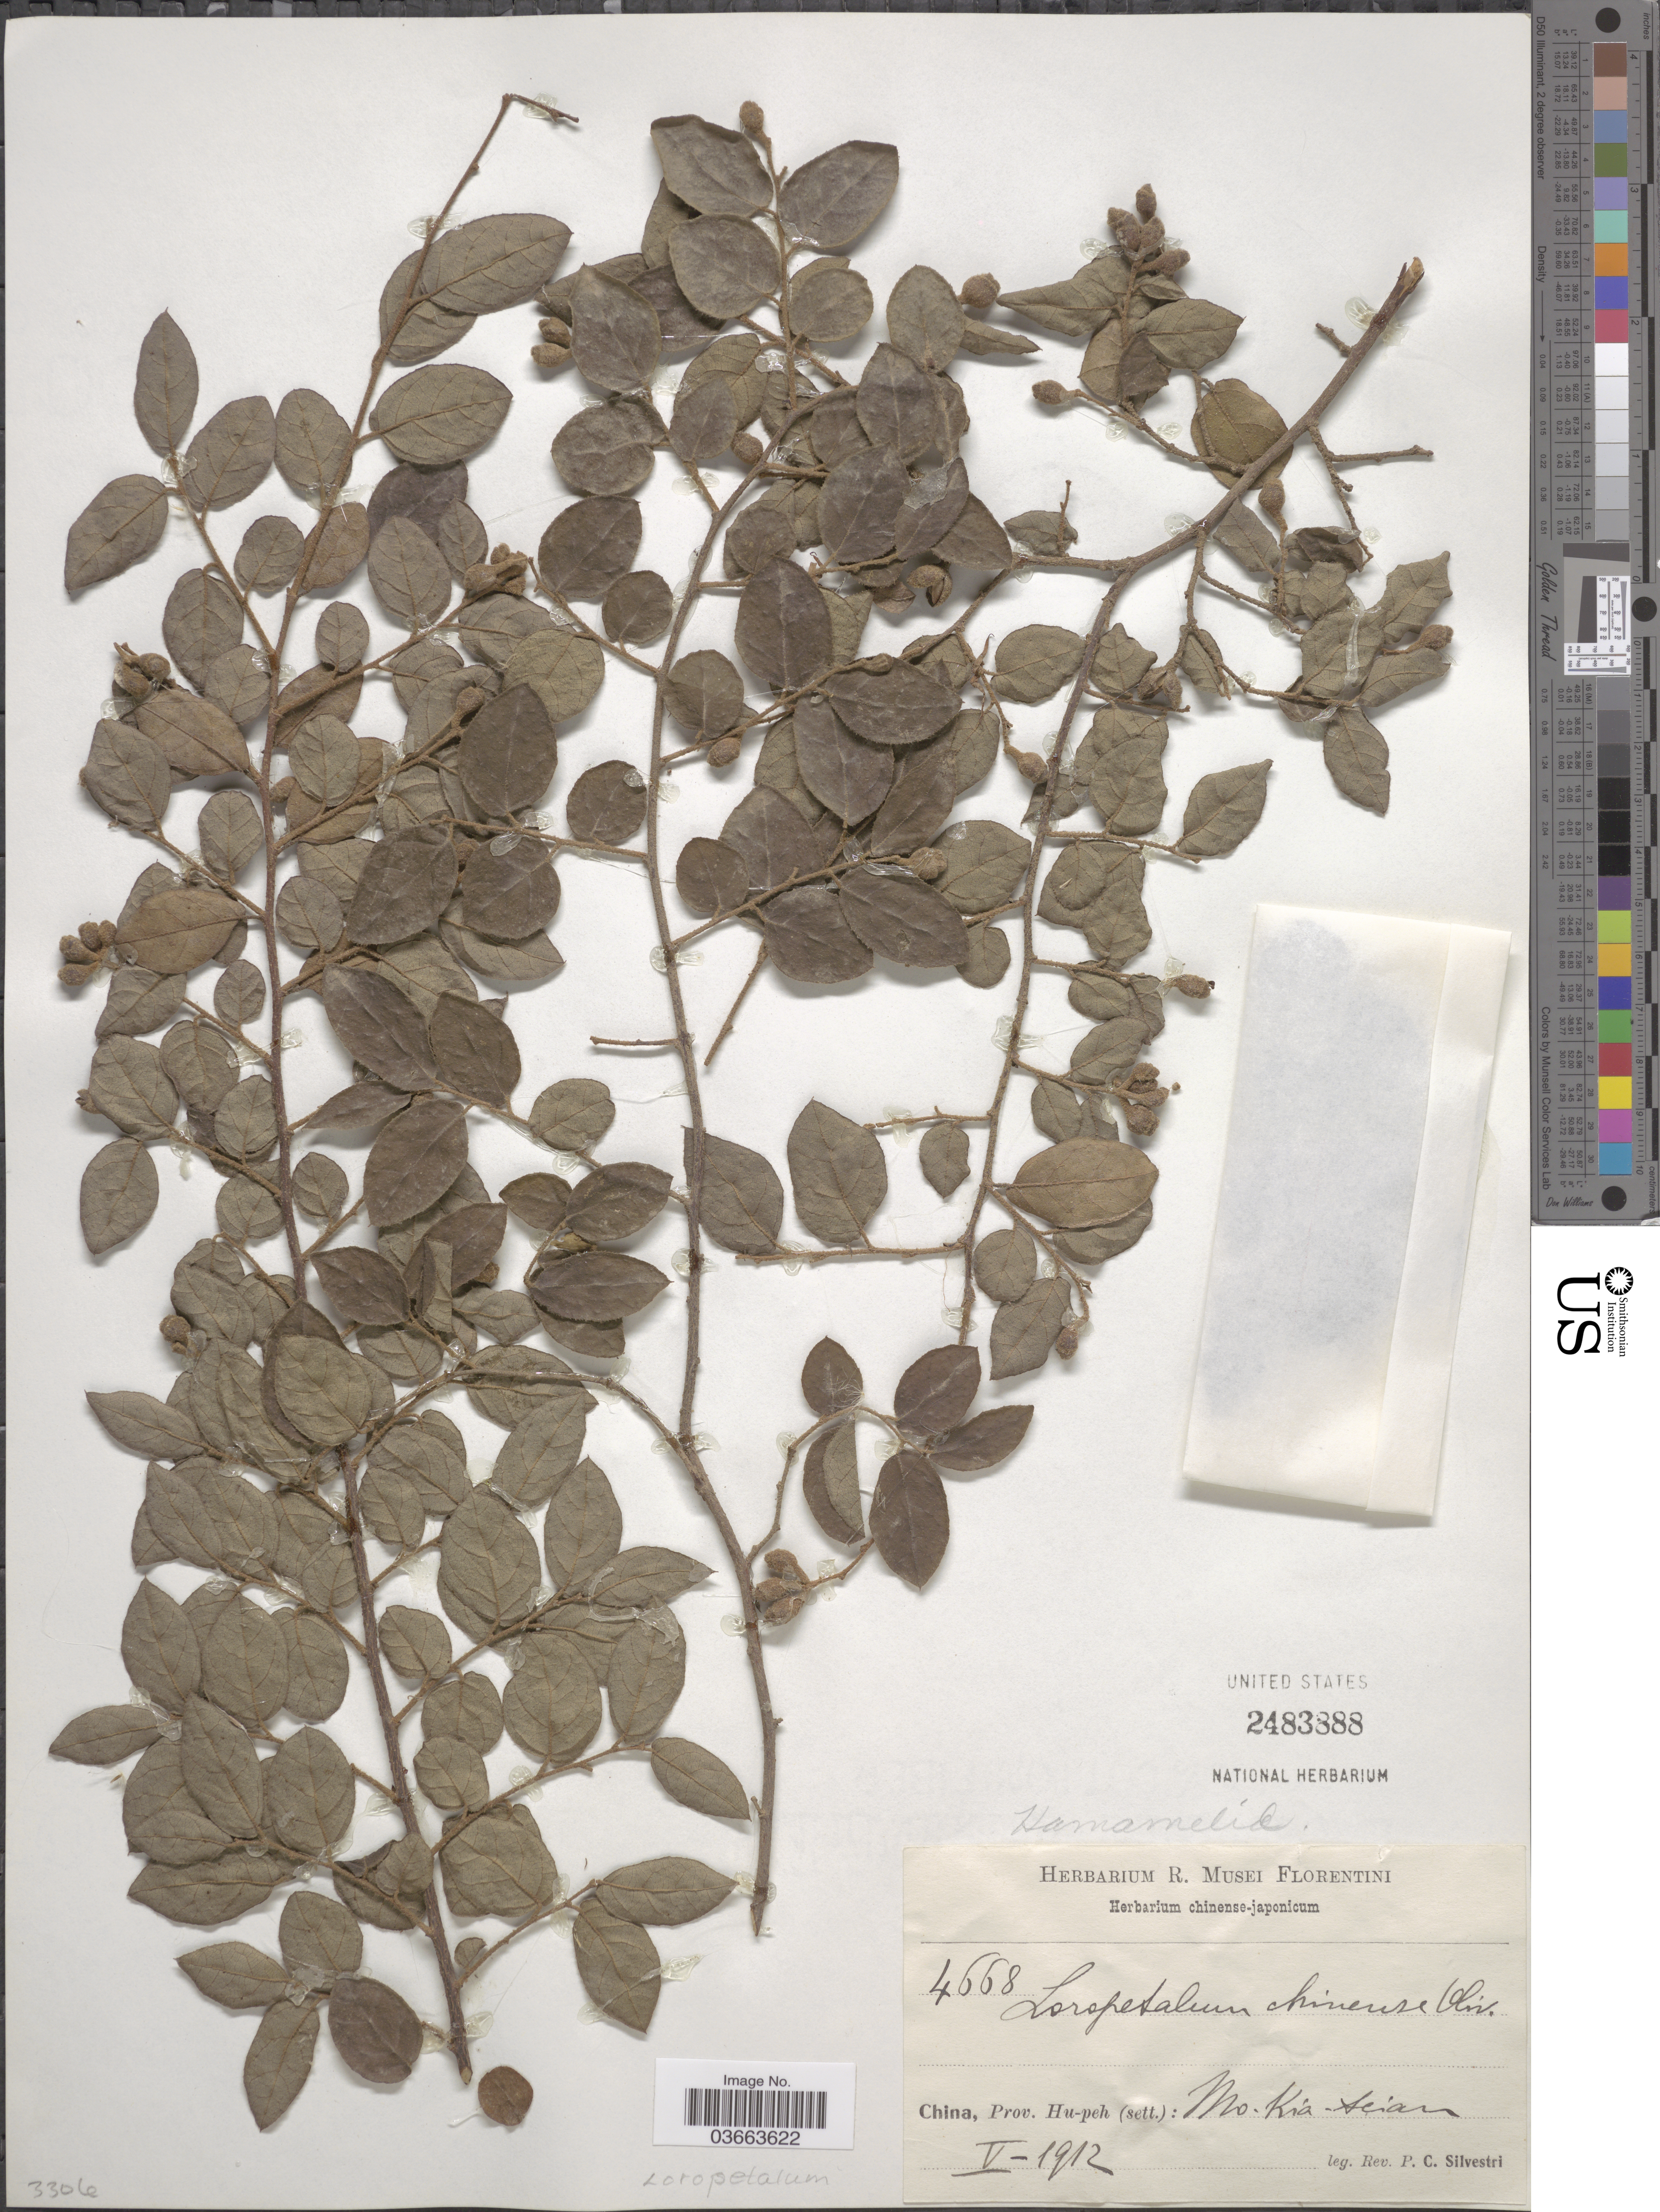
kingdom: Plantae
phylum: Tracheophyta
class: Magnoliopsida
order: Saxifragales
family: Hamamelidaceae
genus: Loropetalum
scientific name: Loropetalum chinense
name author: (R. Br.) Oliv.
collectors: P. Silvestri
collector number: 4668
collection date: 1912-05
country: China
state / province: Hubei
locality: Prov. Hu-peh (sett.): Mo-Kia-teian*.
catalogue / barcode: US 2483888